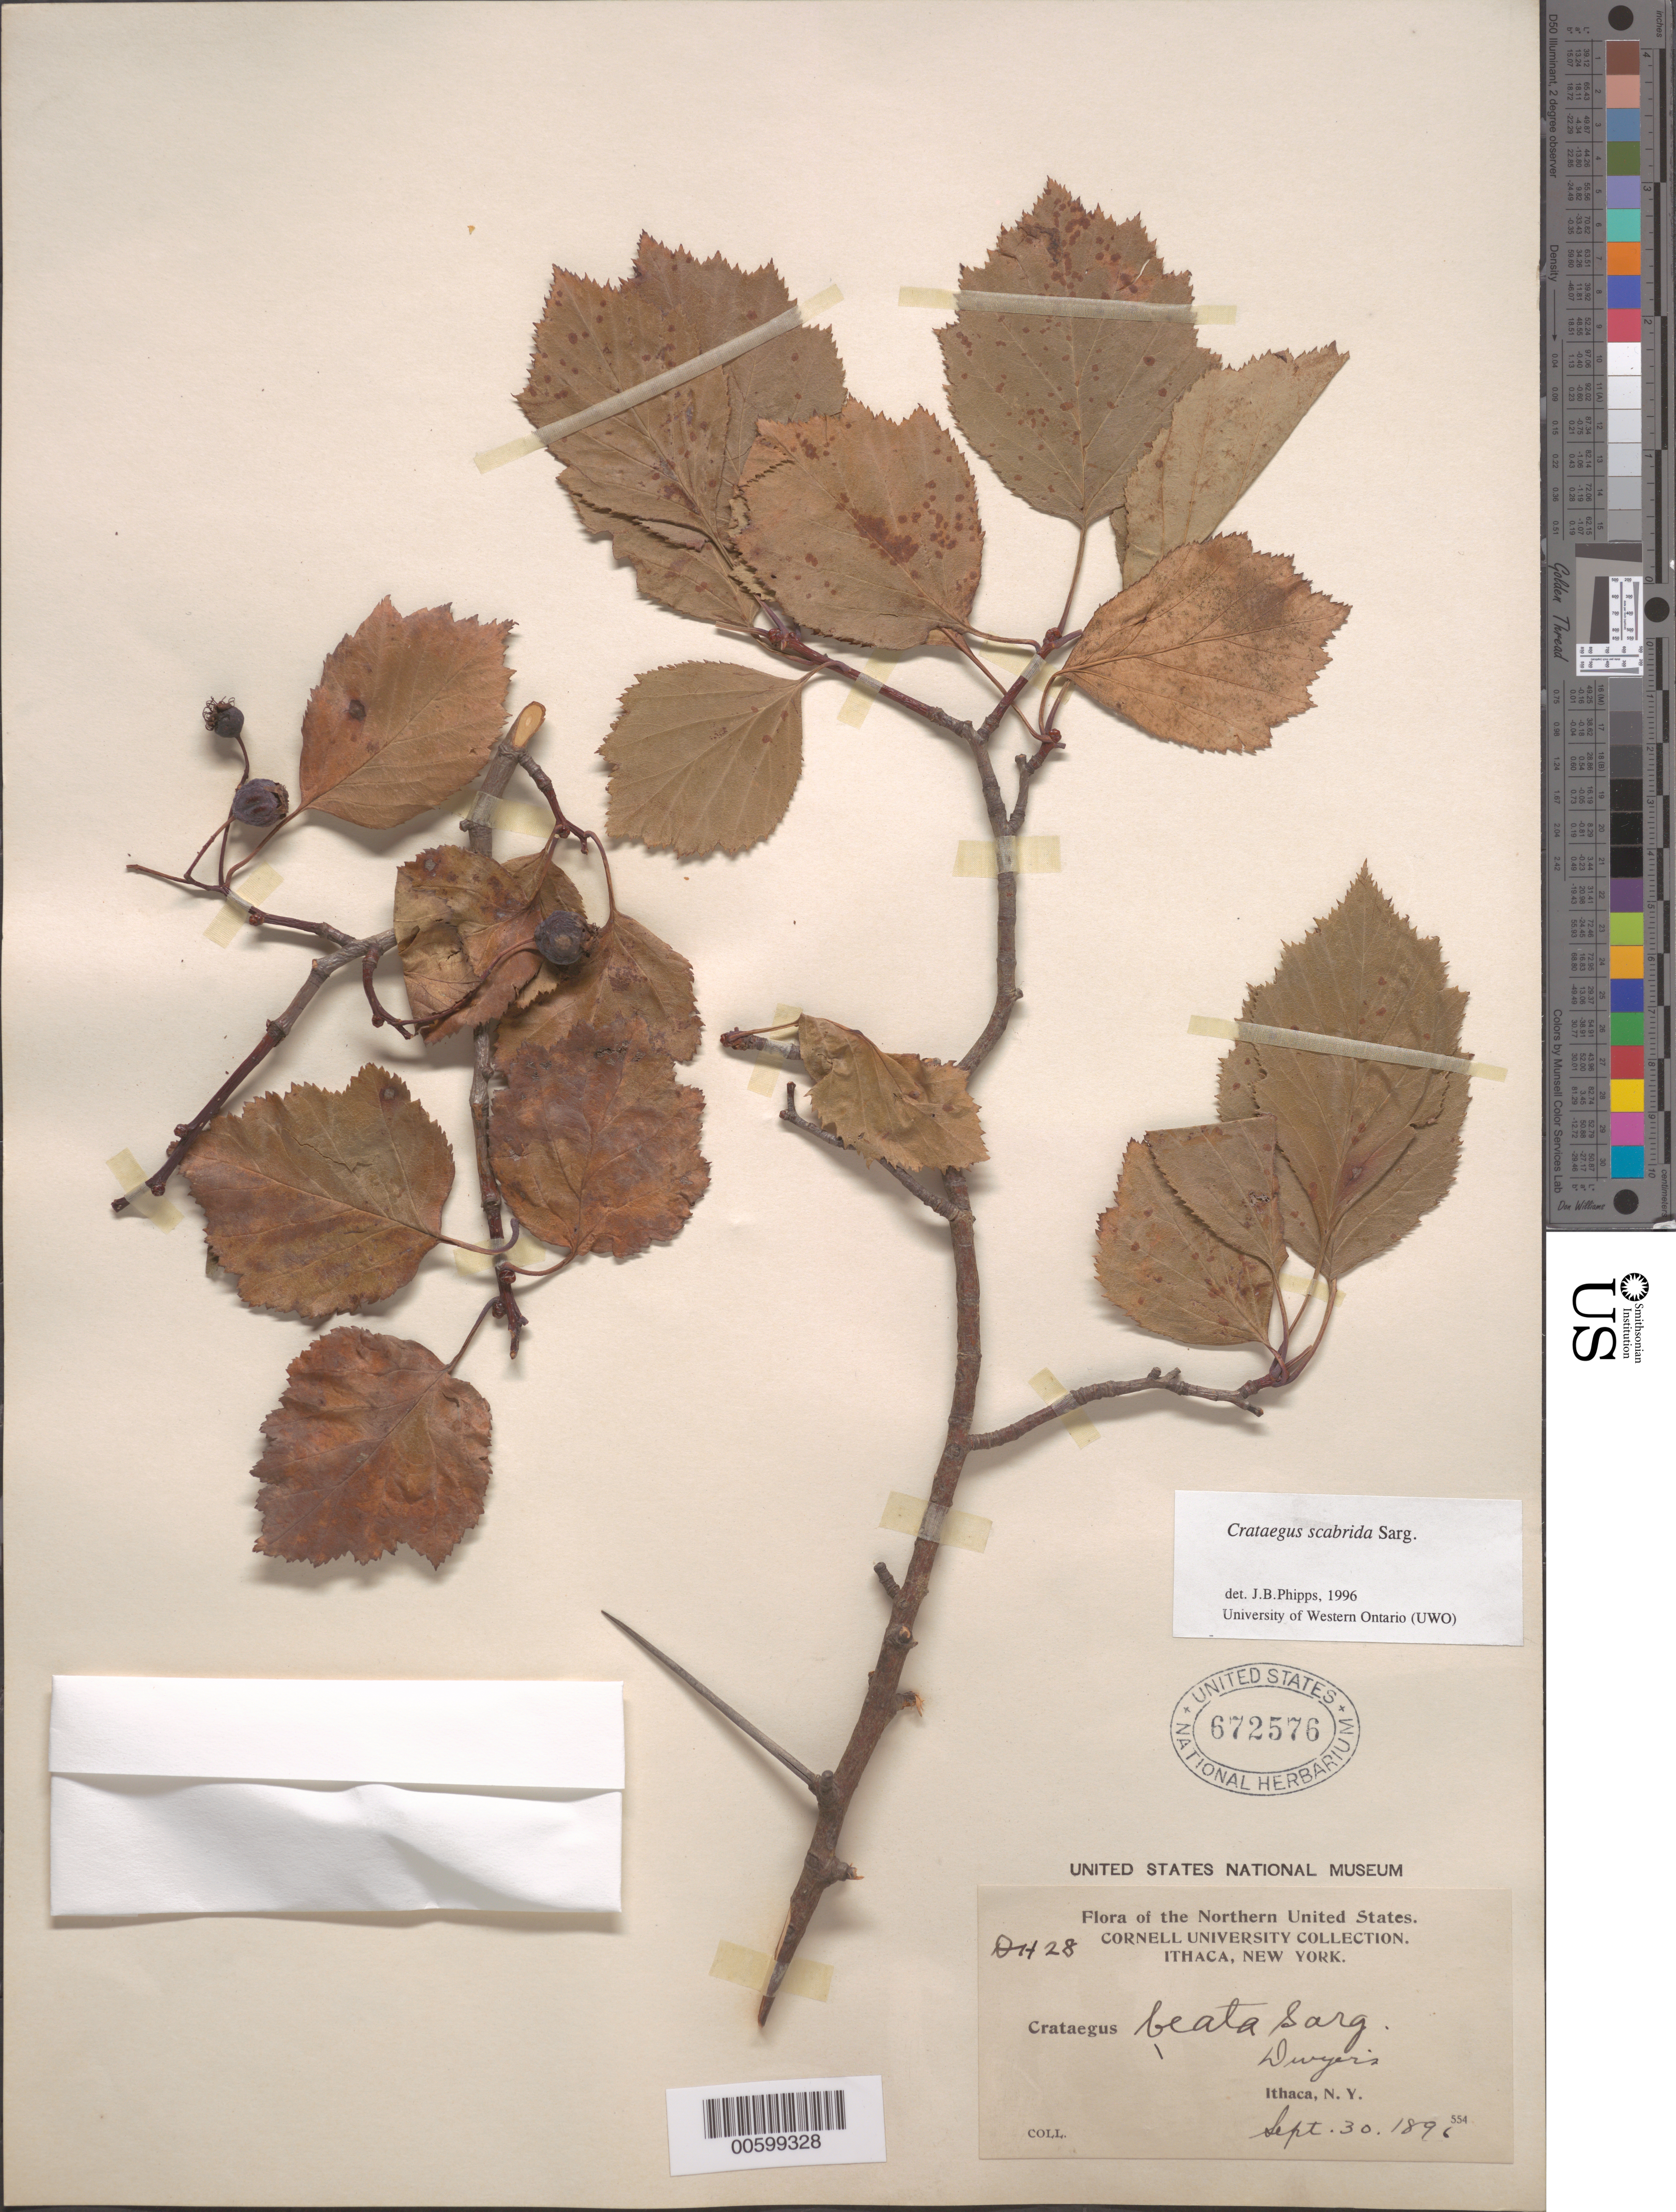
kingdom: Plantae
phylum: Tracheophyta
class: Magnoliopsida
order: Rosales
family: Rosaceae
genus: Crataegus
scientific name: Crataegus scabrida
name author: Sarg.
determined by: Phipps, James B., (UWO), University of Western Ontario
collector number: DH 28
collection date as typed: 30 Sep 1896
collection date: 1896-09-30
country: United States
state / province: New York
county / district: Tompkins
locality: Dwyers, Ithaca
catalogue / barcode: US 672576